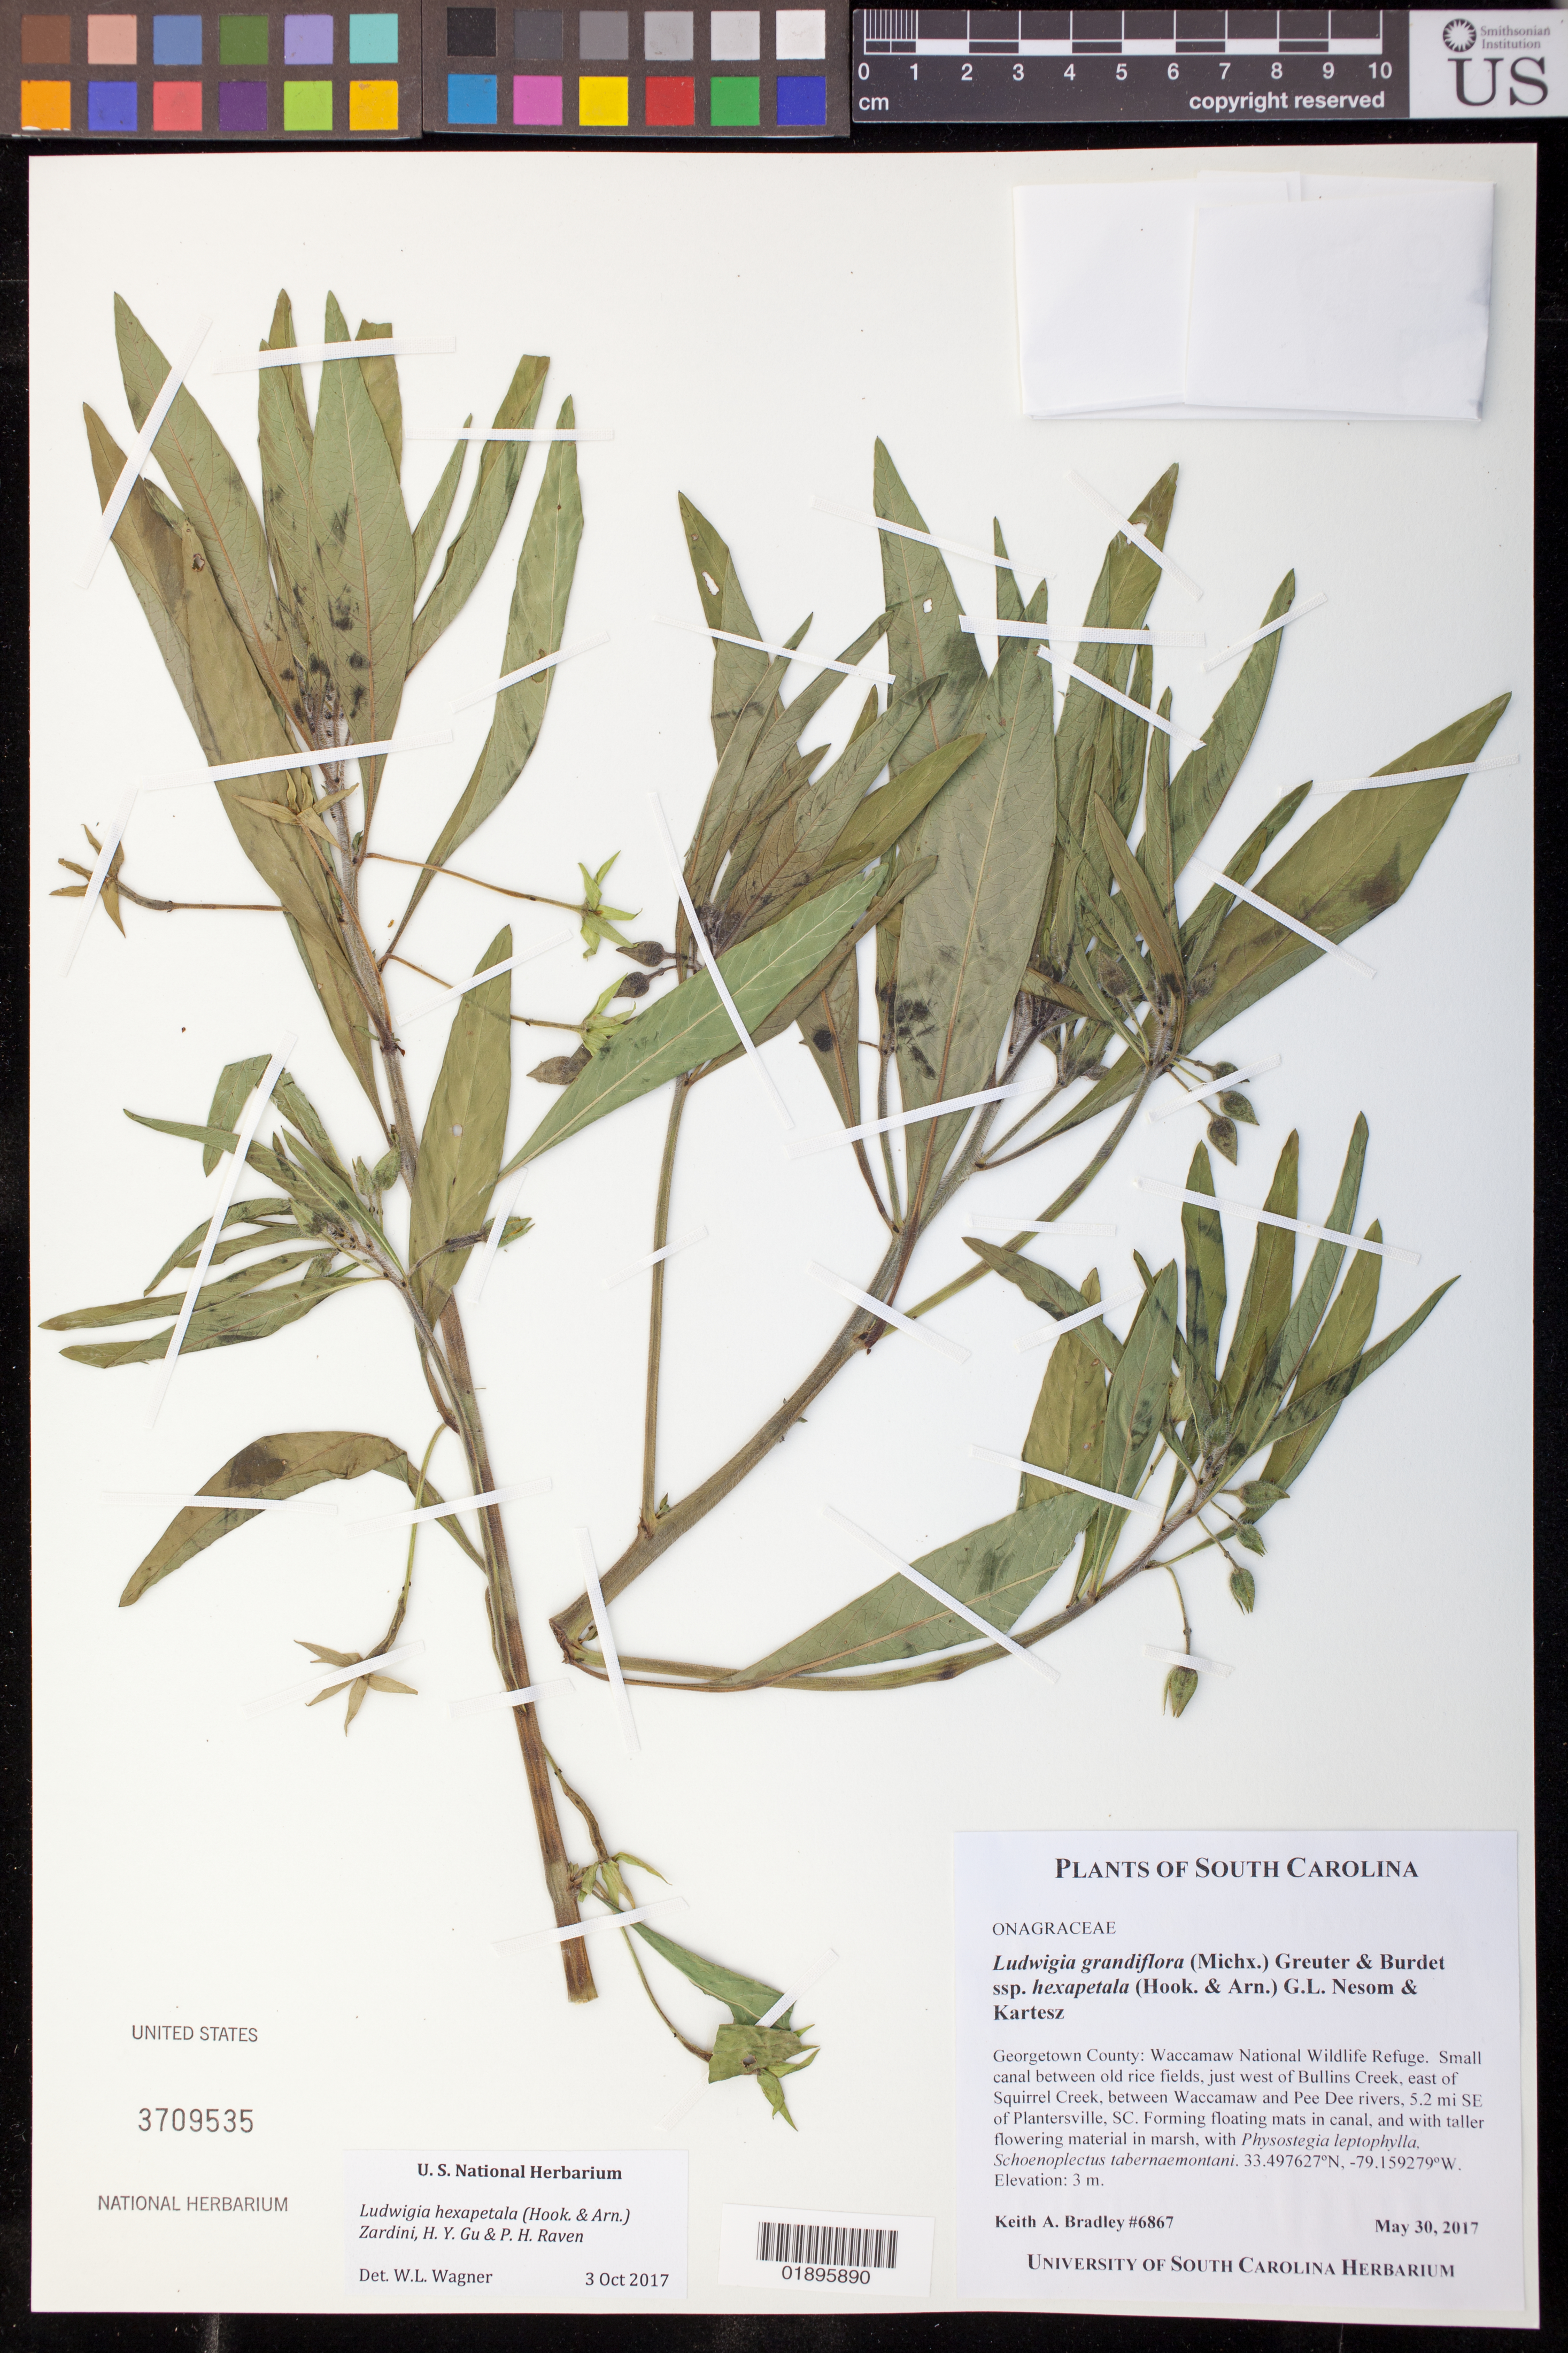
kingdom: Plantae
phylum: Tracheophyta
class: Magnoliopsida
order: Myrtales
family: Onagraceae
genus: Ludwigia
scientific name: Ludwigia hexapetala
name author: (Hook. & Arn.) Zardini et al.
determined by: Wagner, W. L., (BOT), Smithsonian Institution - National Museum of Natural History (UNITED STATES)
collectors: K. Bradley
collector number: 6867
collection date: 2017-05-30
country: United States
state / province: South Carolina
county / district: Georgetown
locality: Waccamaw National Wilflife Refuge. Small canal between old rixce fields, just west of Bullins Creek, east of Squirrel Creek, between Waccamaw and Pee Dee rivers, 5.2 mi SE of Plantersville, SC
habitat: Canal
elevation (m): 3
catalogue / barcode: US 3709535